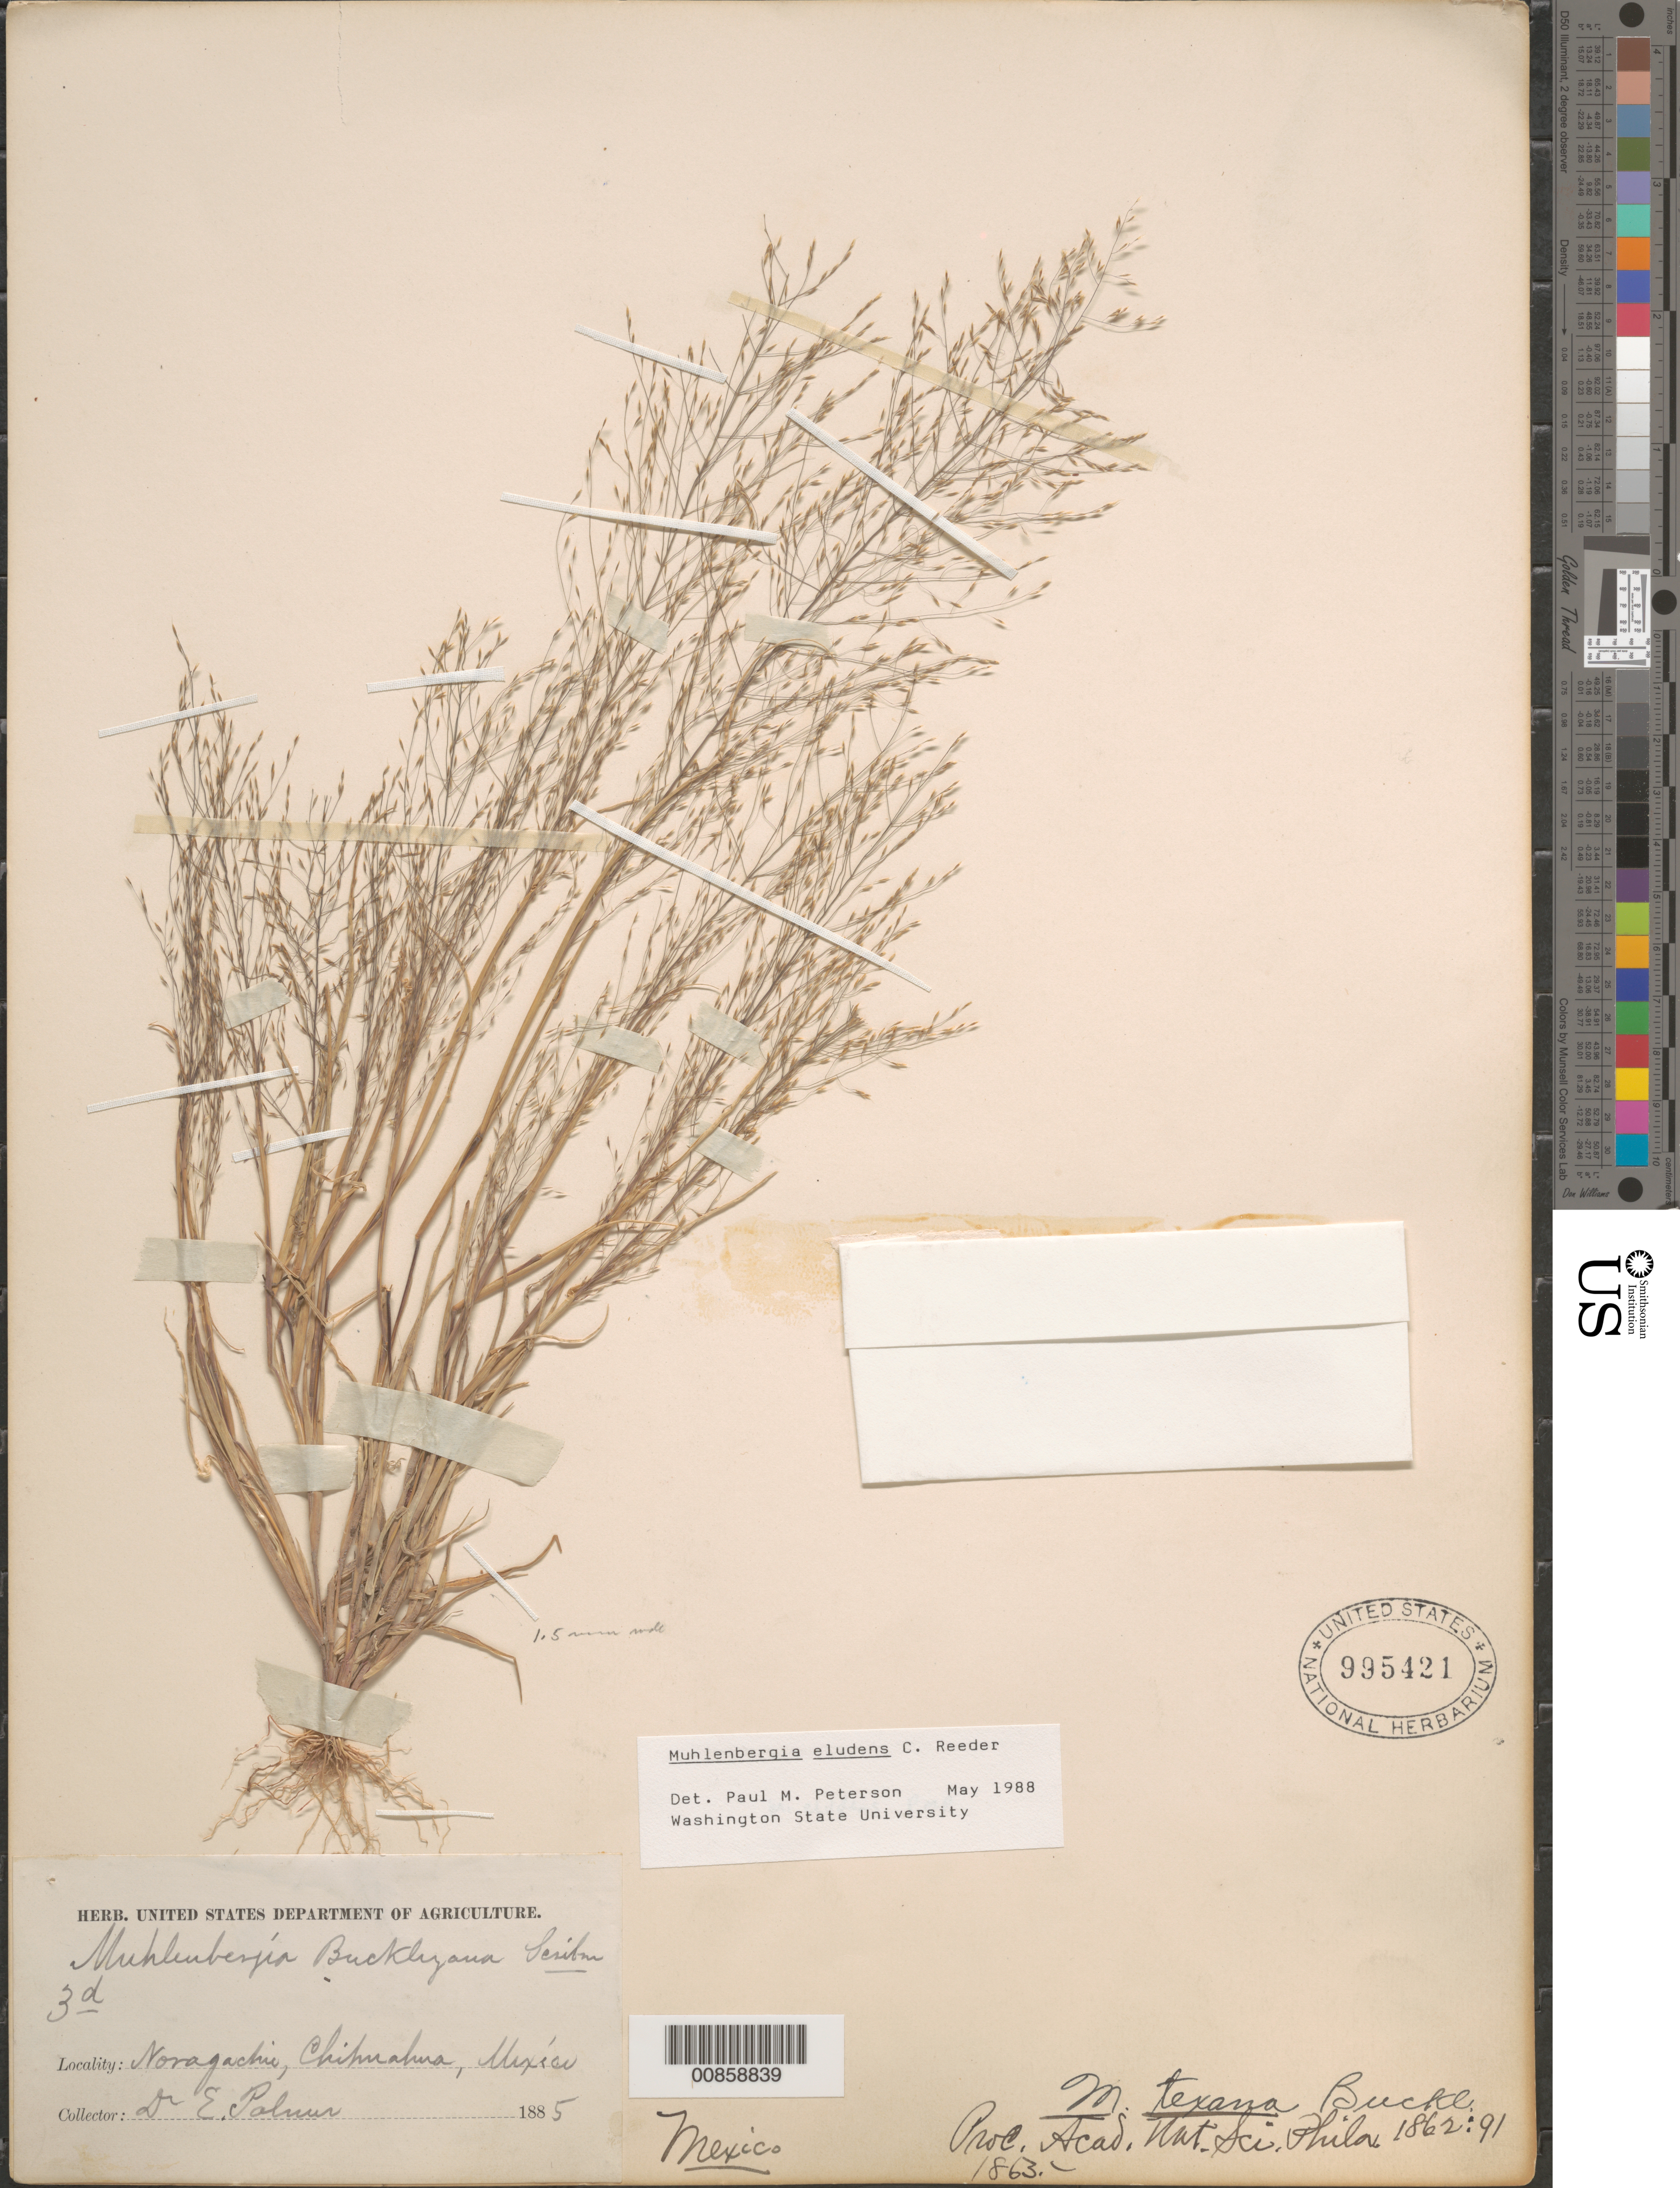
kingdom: Plantae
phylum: Tracheophyta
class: Liliopsida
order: Poales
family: Poaceae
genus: Muhlenbergia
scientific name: Muhlenbergia eludens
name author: C. Reeder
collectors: E. Palmer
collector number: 3d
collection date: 1885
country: Mexico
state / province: Chihuahua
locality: Noragachie.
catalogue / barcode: US 995421